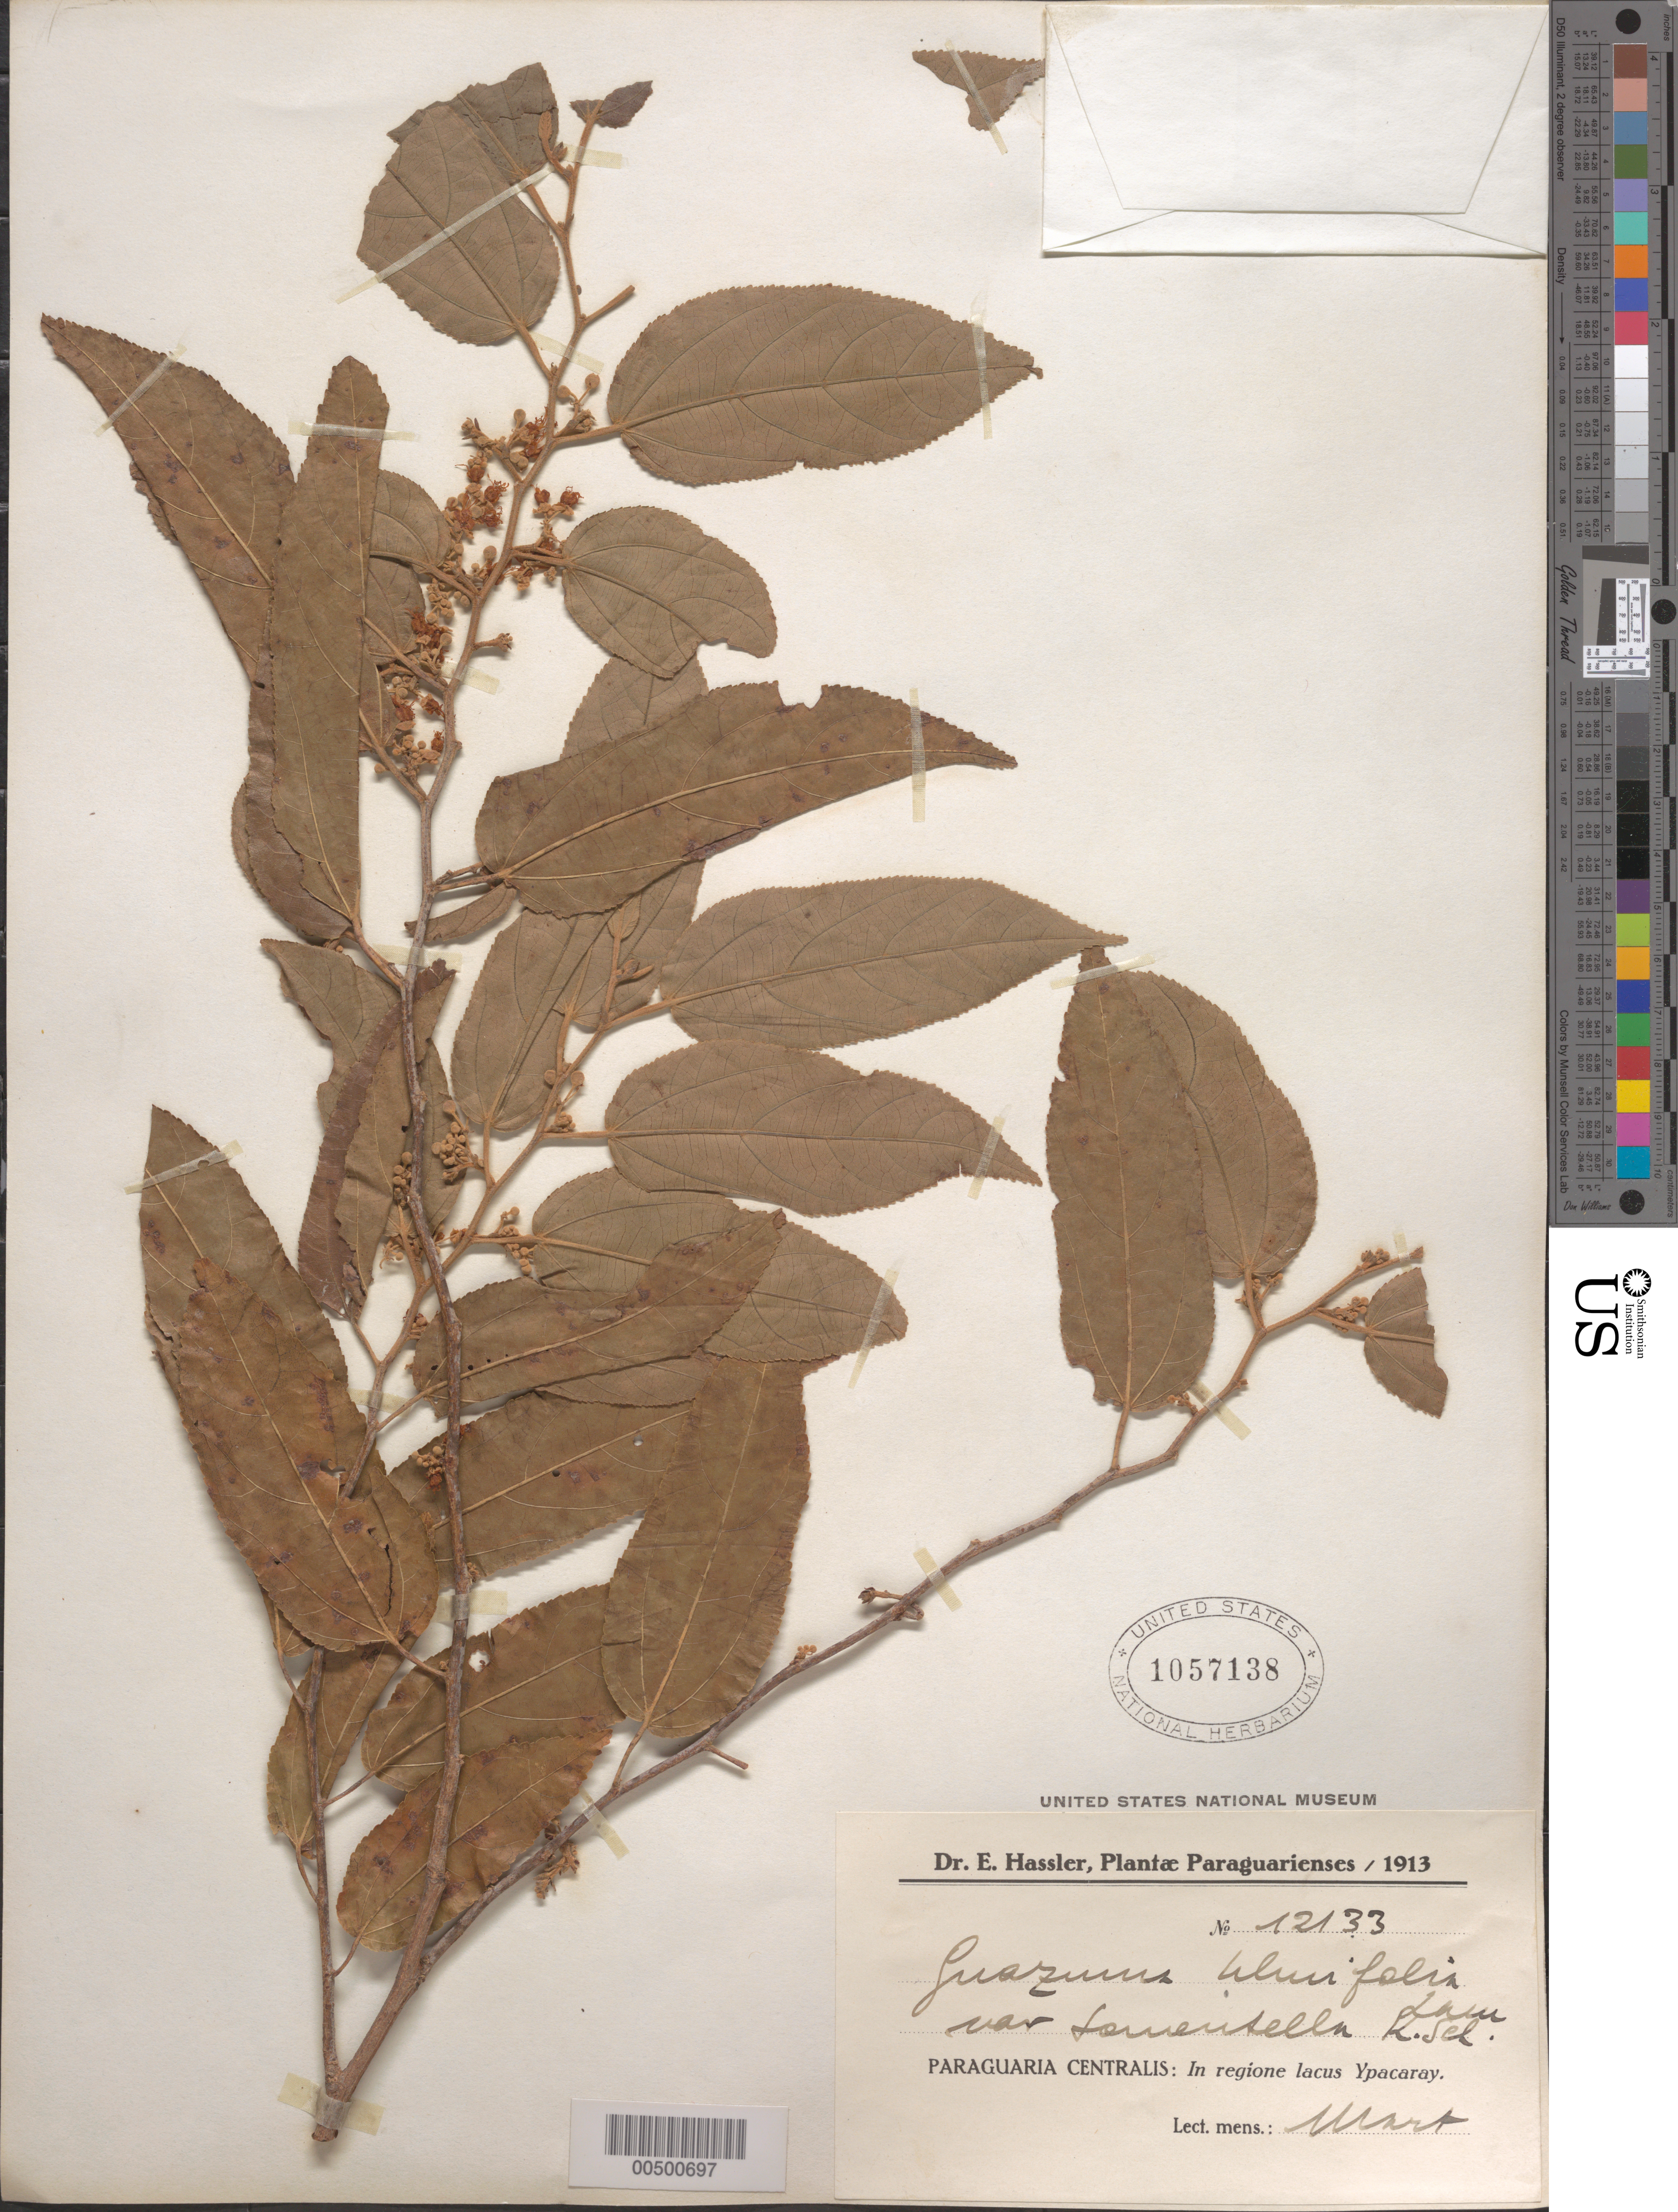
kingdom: Plantae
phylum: Tracheophyta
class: Magnoliopsida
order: Malvales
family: Malvaceae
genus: Guazuma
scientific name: Guazuma ulmifolia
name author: Lam.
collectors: E. Hassler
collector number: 12133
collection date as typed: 1913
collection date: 1913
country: Paraguay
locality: In regíone lacus Ypacaray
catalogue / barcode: US 1057138